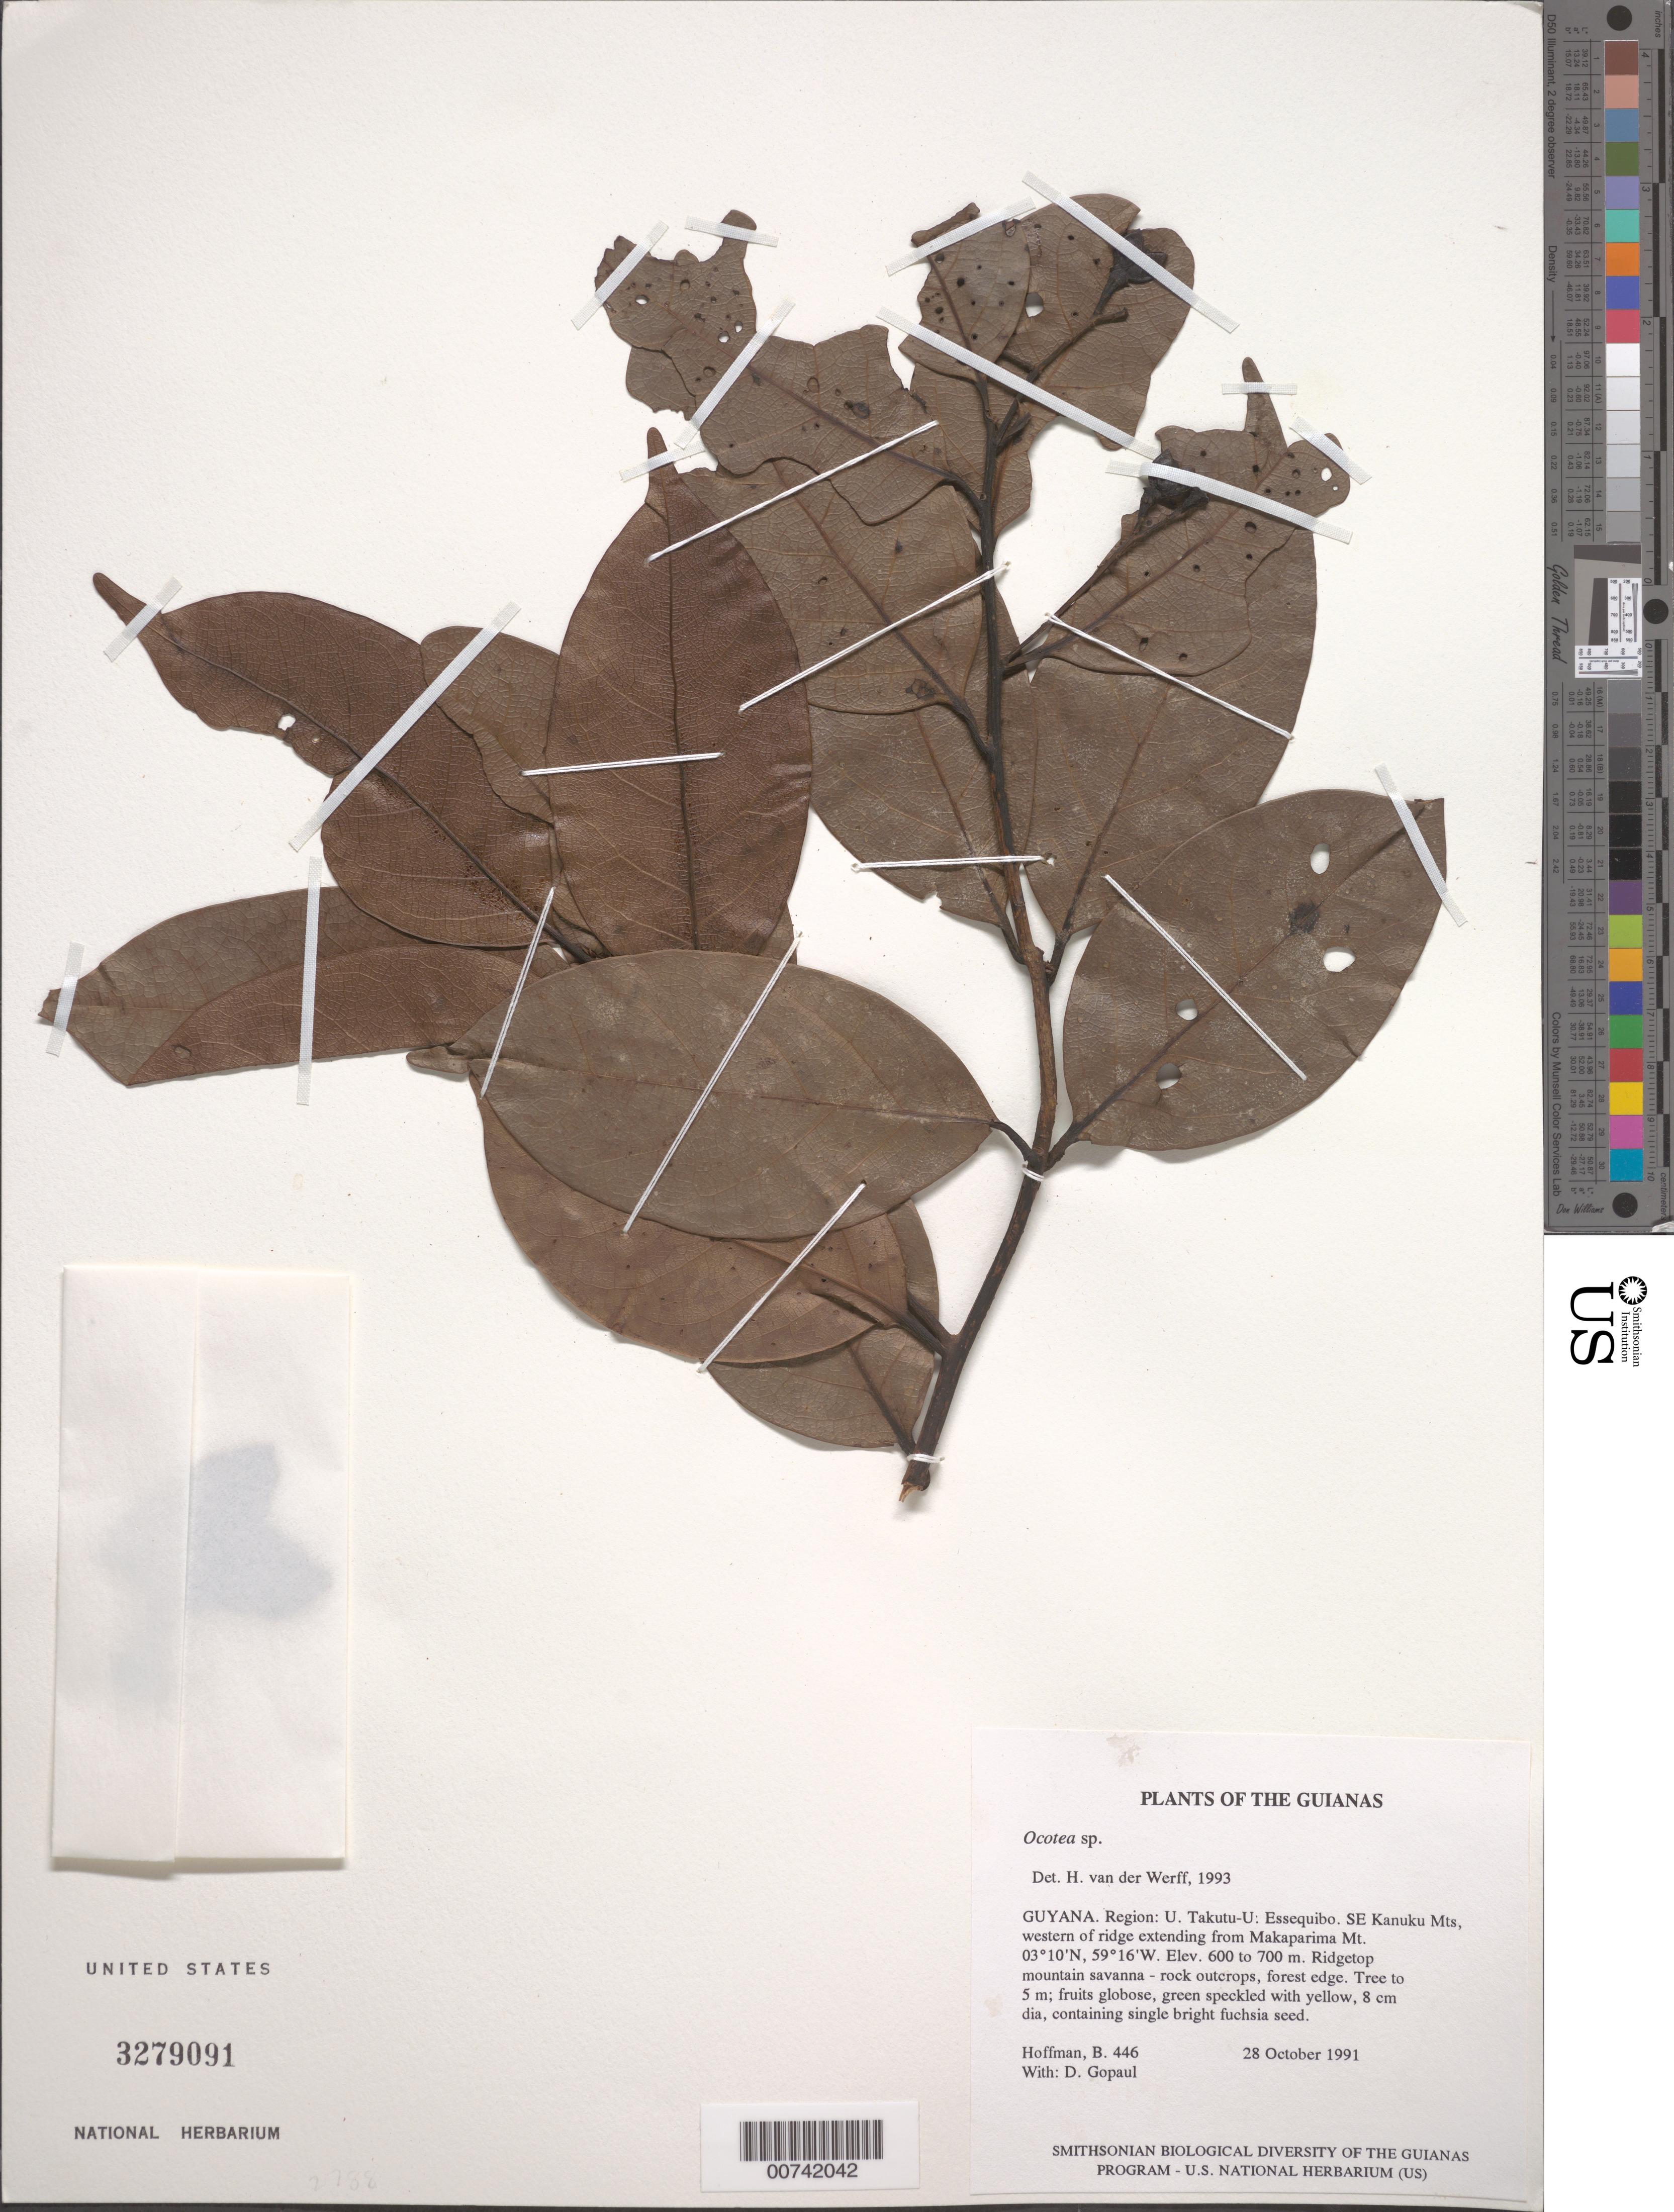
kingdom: Plantae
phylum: Tracheophyta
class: Magnoliopsida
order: Laurales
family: Lauraceae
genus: Ocotea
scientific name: Ocotea sp.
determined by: van der Werff, H., (MO), Missouri Botanical Garden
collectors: B. Hoffman & D. Gopaul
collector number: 446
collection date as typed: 28 October 1991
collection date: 1991-10-28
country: Guyana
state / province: U. Takutu-U. Essequibo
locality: SE Kanuku Mts; western end of ridge extending from Makaparima Mountain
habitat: Ridgetop mountain savanna - rock outcrops, forest edge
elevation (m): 600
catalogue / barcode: US 3279091